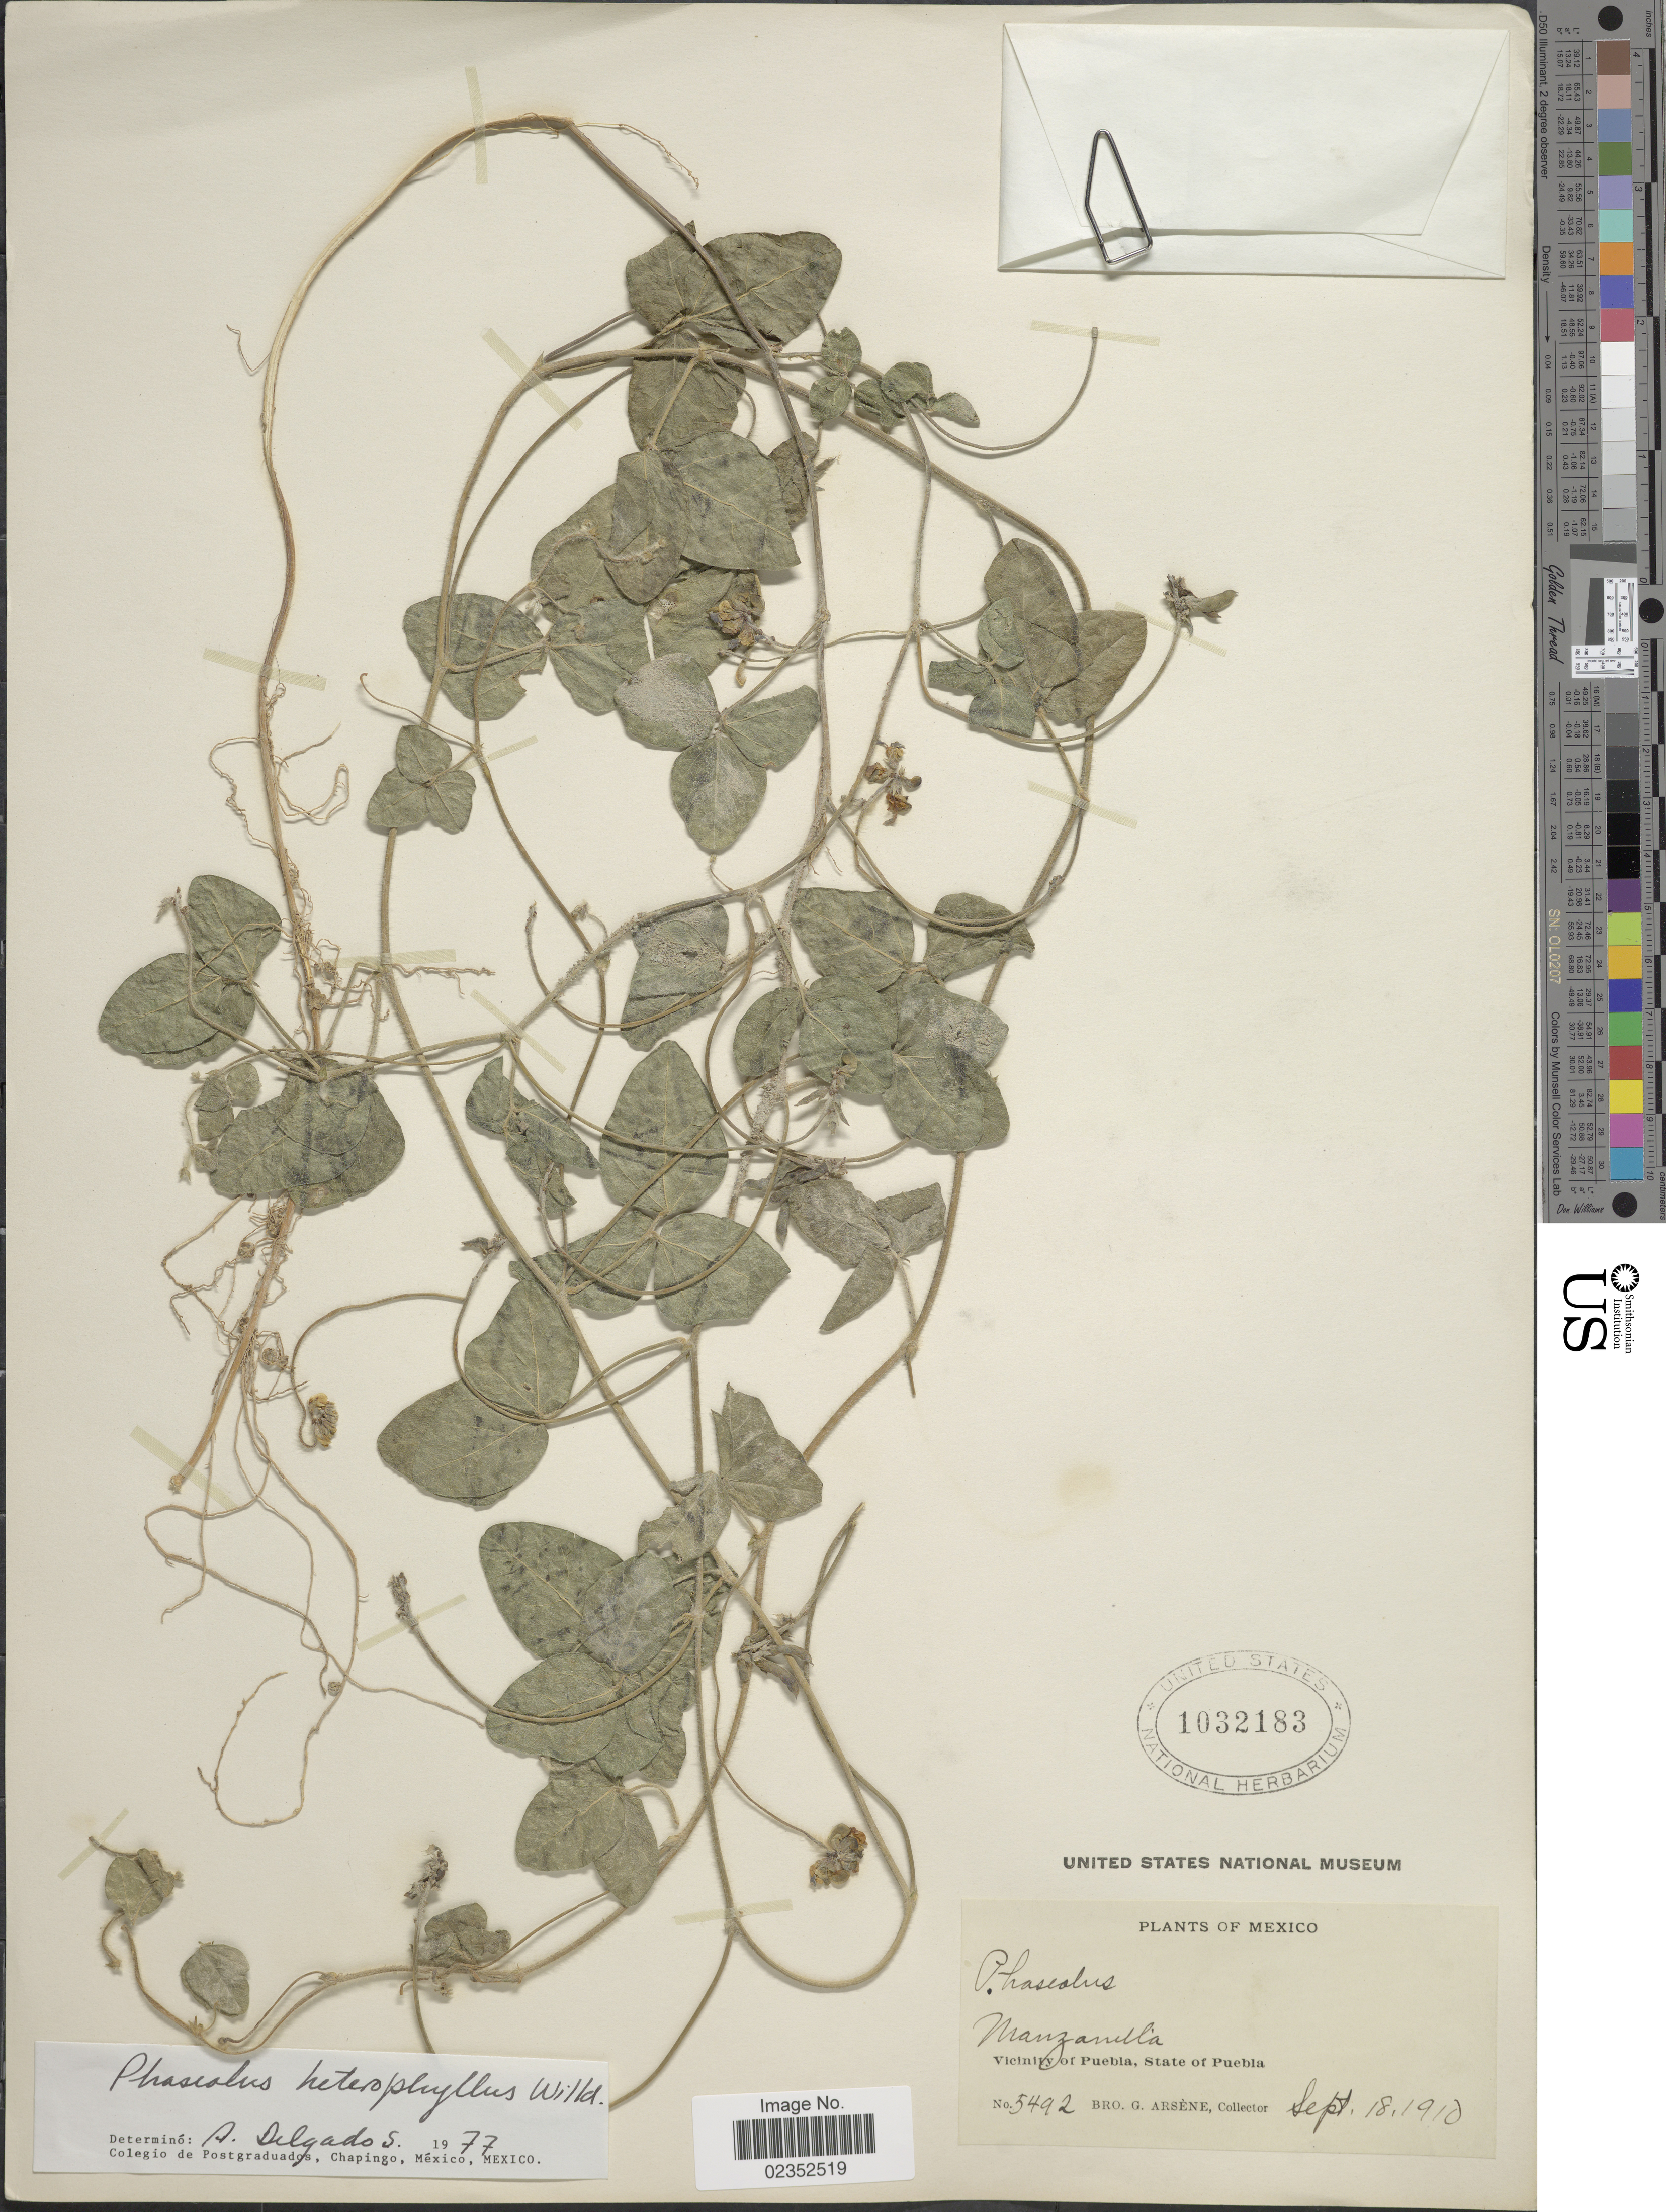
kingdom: Plantae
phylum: Tracheophyta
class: Magnoliopsida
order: Fabales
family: Fabaceae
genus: Macroptilium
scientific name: Macroptilium gibbosifolium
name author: (Ortega) A. Delgado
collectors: Bro. G. Arsène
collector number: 5492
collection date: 1910-09-18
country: Mexico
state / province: Puebla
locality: Manzanilla. Vicinity of Puebla.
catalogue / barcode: US 1032183